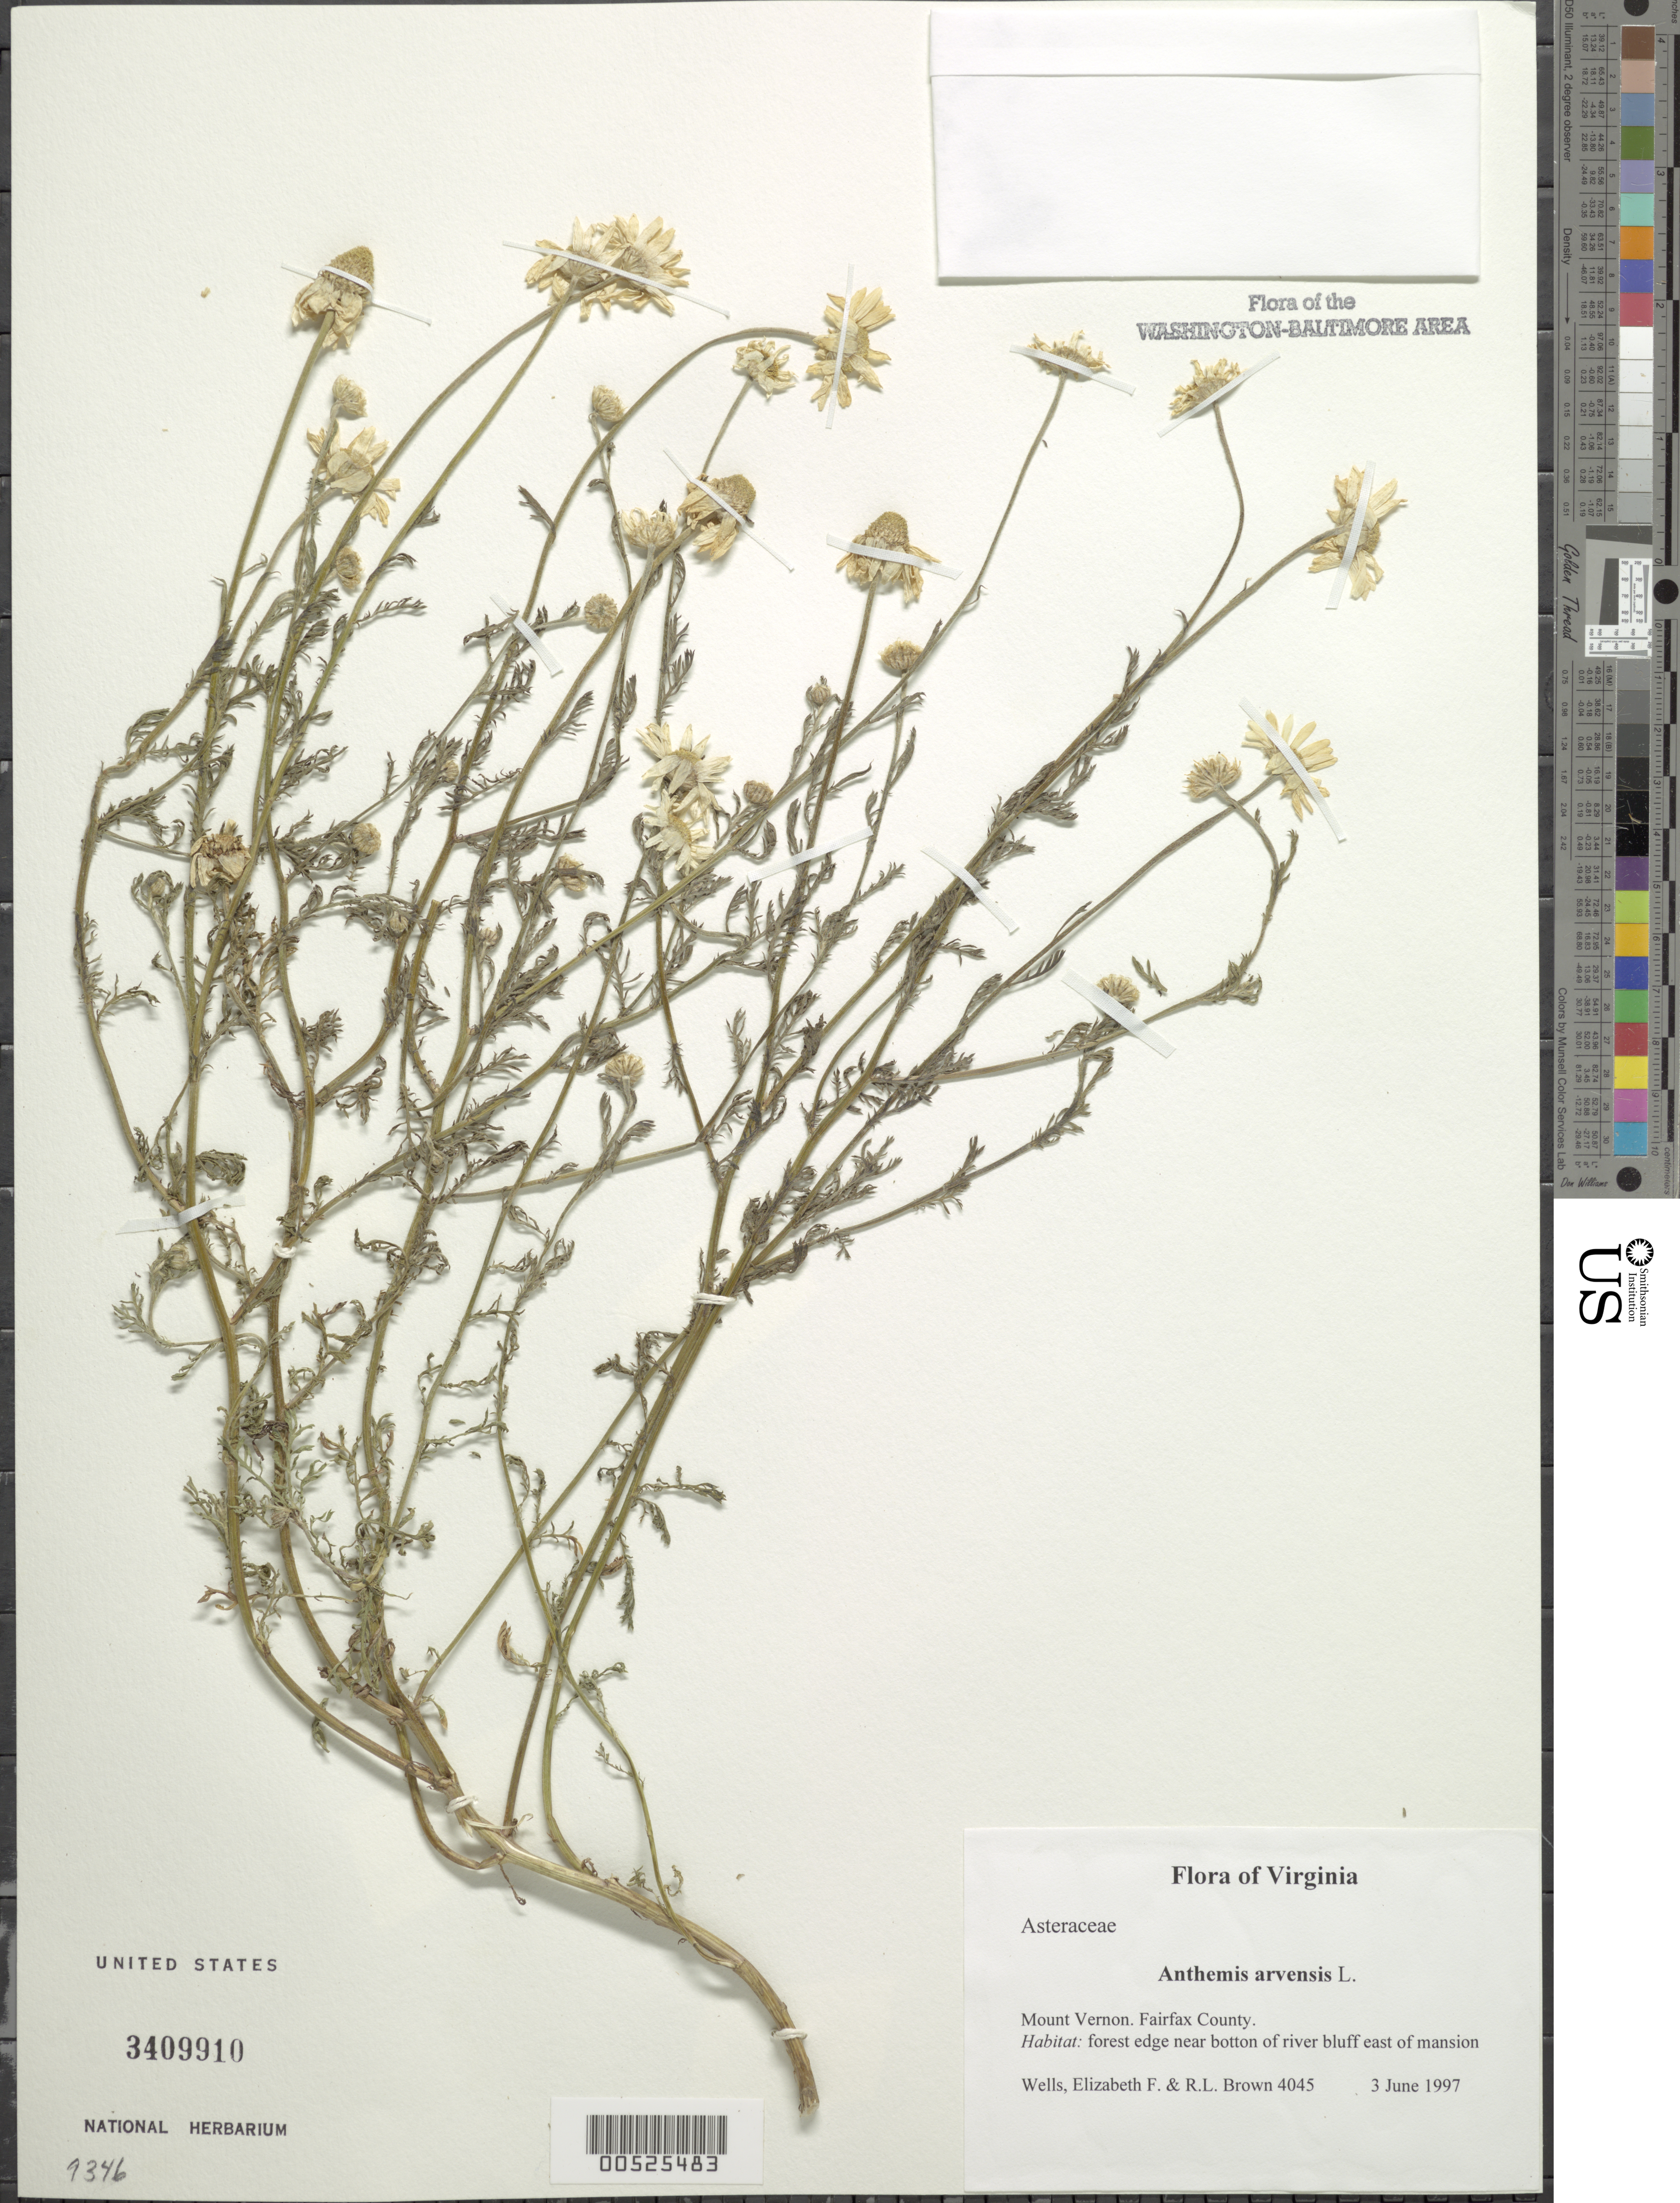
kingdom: Plantae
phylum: Tracheophyta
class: Magnoliopsida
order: Asterales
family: Asteraceae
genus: Anthemis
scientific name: Anthemis arvensis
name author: L.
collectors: E. F. Wells & R. L. Brown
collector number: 4045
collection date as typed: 03 Jun 1997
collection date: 1997-06-03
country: United States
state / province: Virginia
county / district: Fairfax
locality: Mount Vernon.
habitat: Forest edge near bottom of river bank east of mansion.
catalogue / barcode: US 3409910